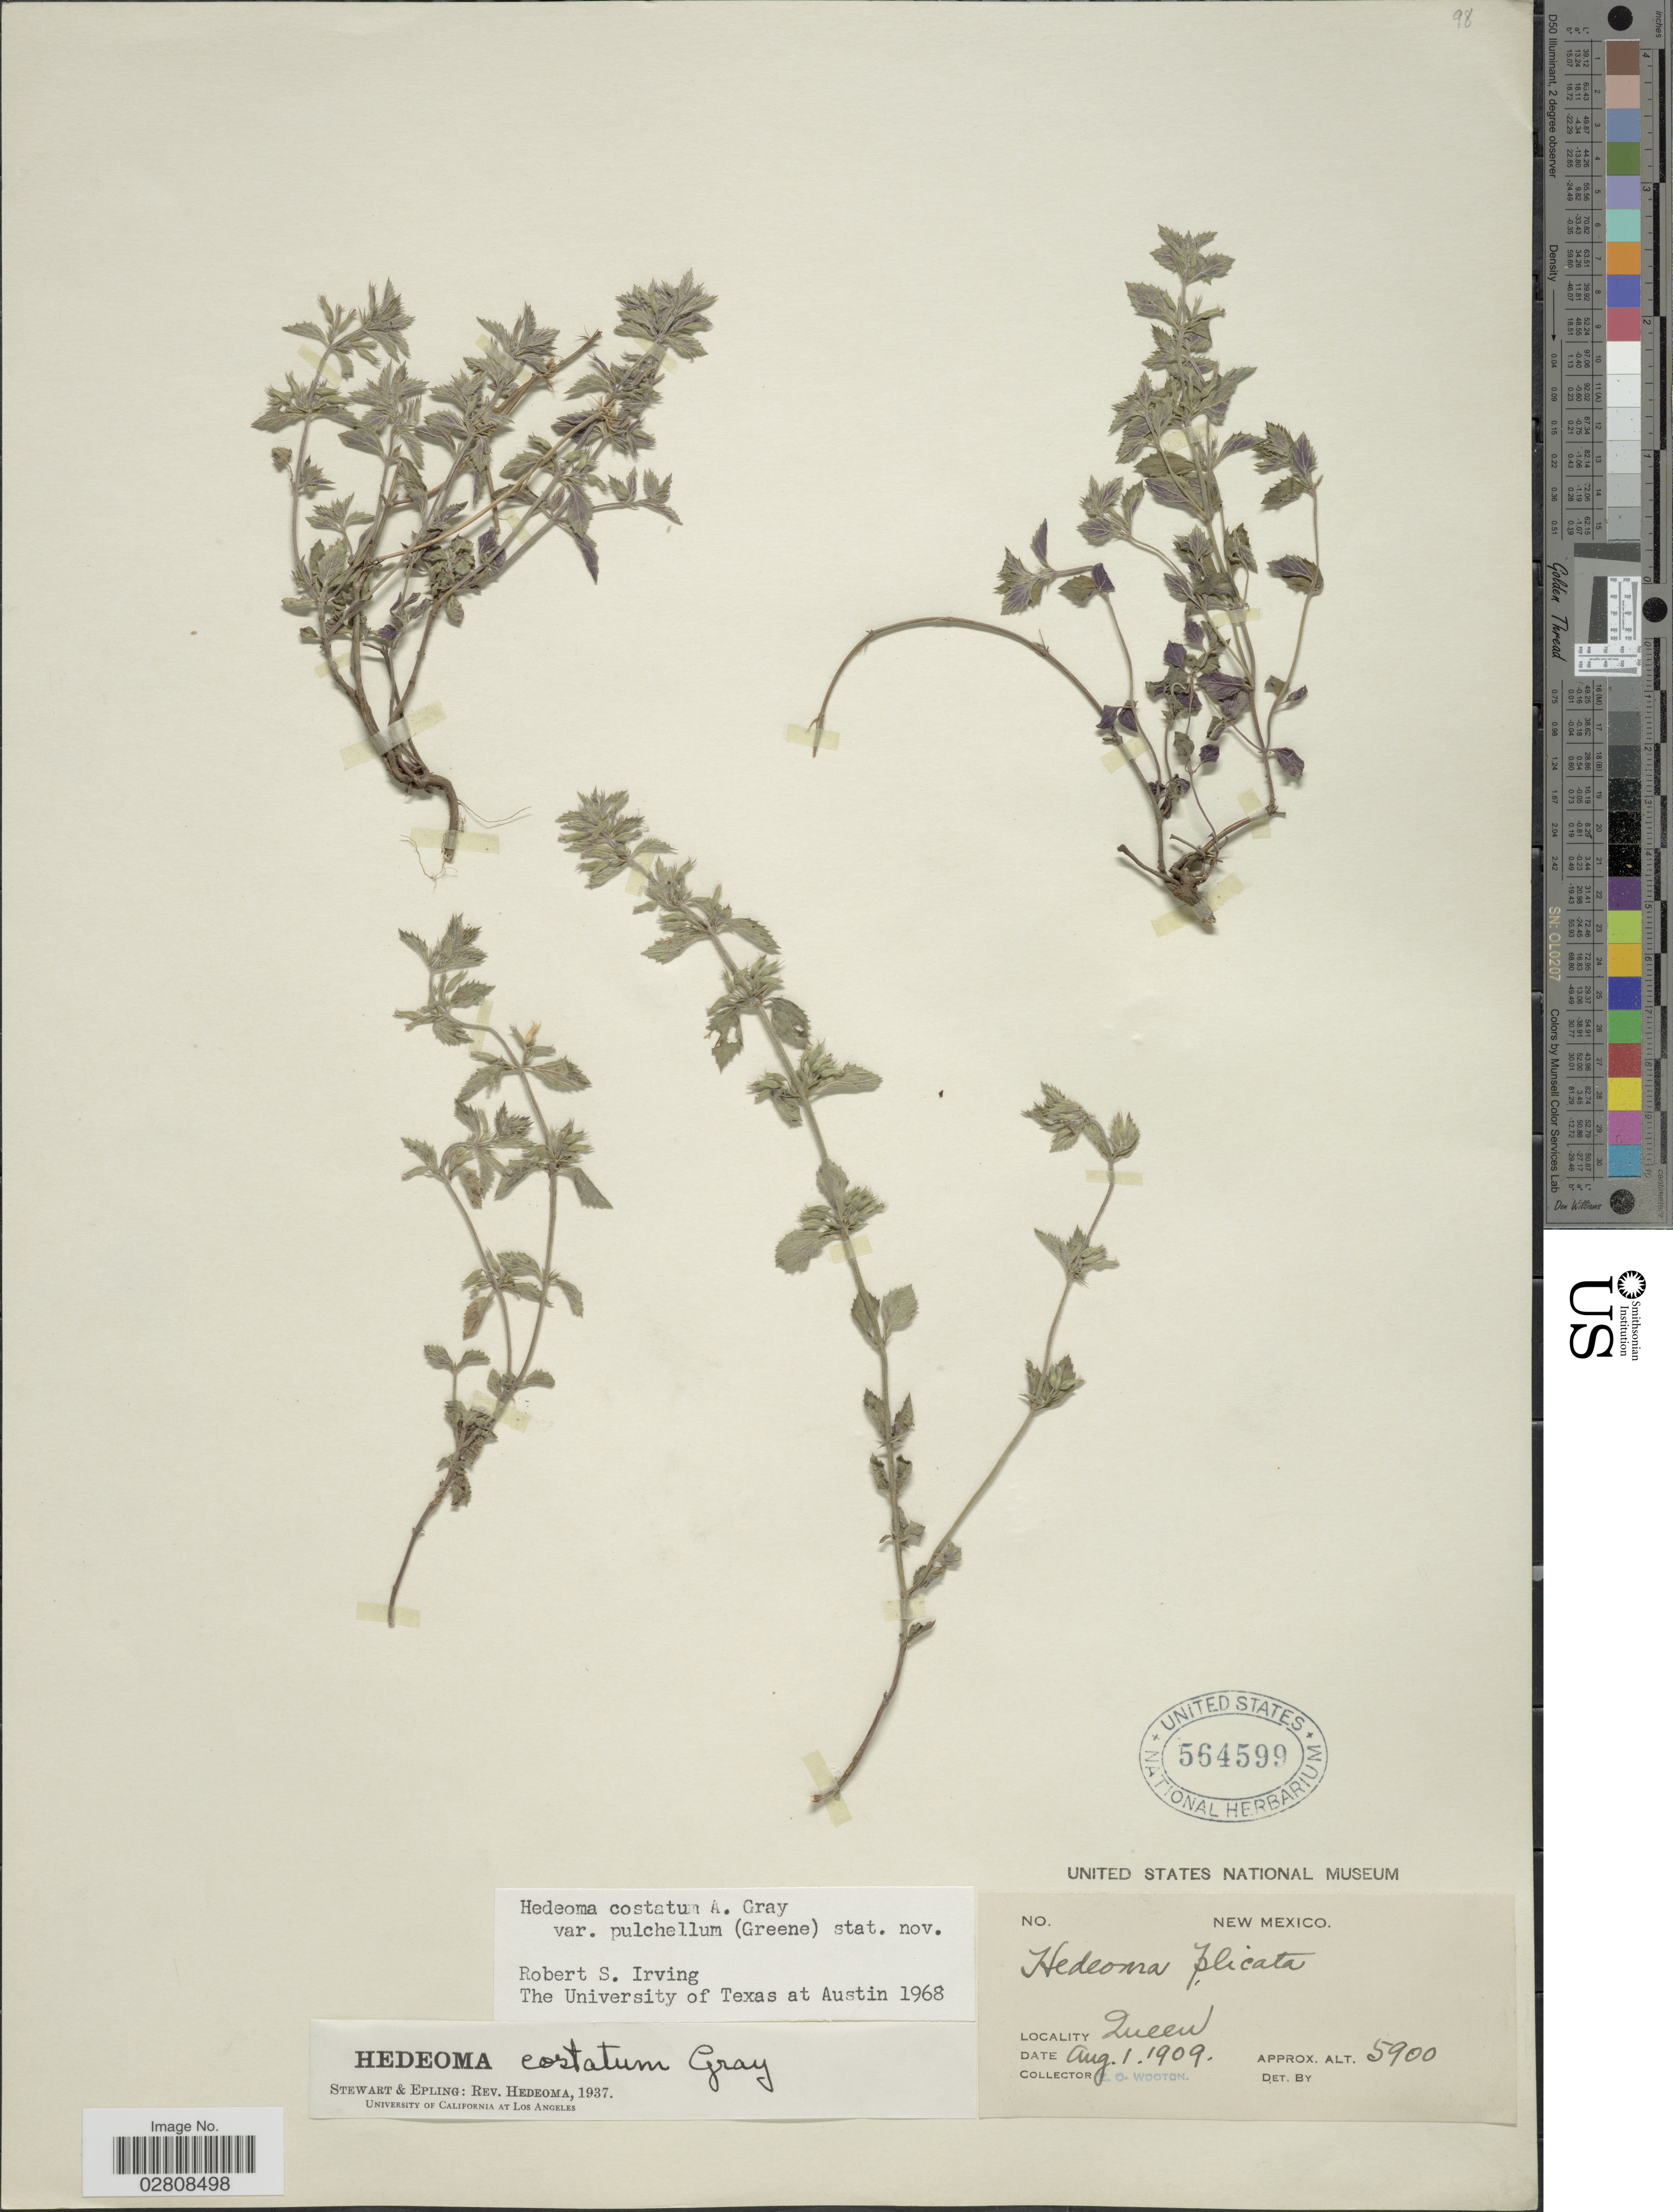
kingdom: Plantae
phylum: Tracheophyta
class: Magnoliopsida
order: Lamiales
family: Lamiaceae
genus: Hedeoma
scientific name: Hedeoma costata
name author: A. Gray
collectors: E. O. Wooton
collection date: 1909-08-01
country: United States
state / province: New Mexico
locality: Queen.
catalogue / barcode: US 564599